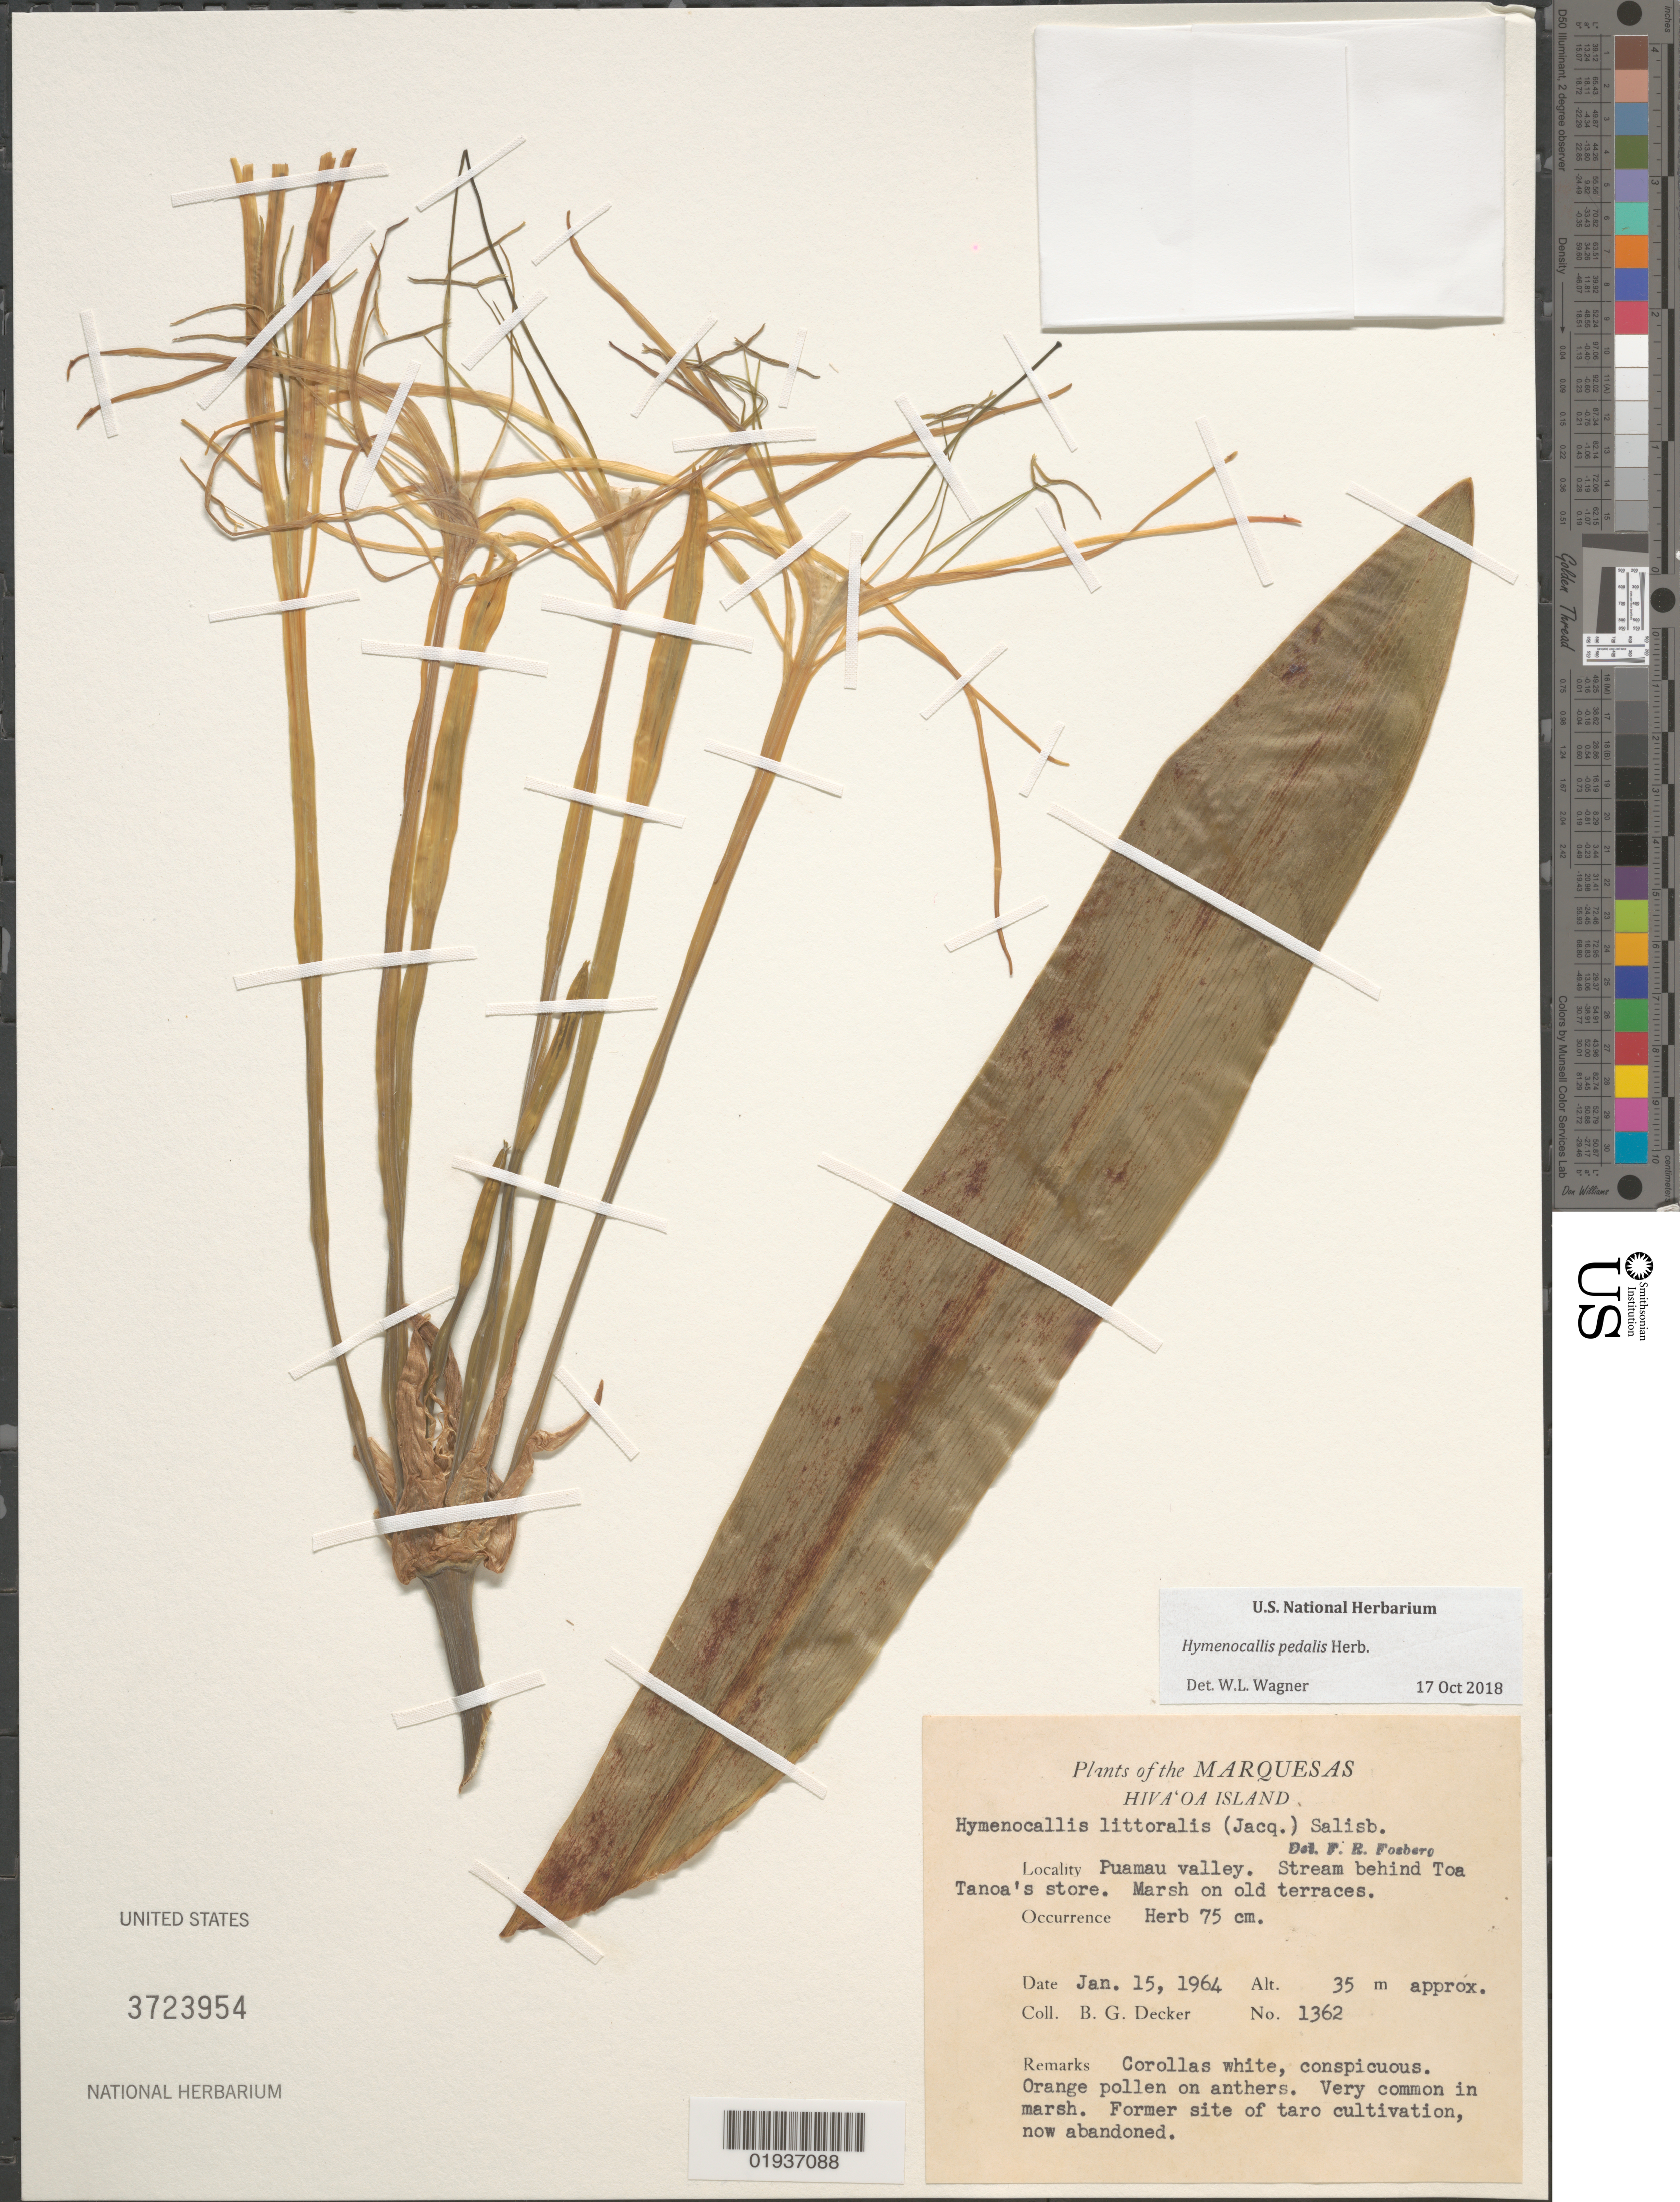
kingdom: Plantae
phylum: Tracheophyta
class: Liliopsida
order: Asparagales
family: Amaryllidaceae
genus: Hymenocallis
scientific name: Hymenocallis pedalis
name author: Herb.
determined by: Wagner, W. L., (BOT), Smithsonian Institution - National Museum of Natural History (UNITED STATES)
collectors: B. G. Decker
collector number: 1362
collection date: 1964-01-15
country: French Polynesia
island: Hiva Oa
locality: Puamau Valley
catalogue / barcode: US 3723954